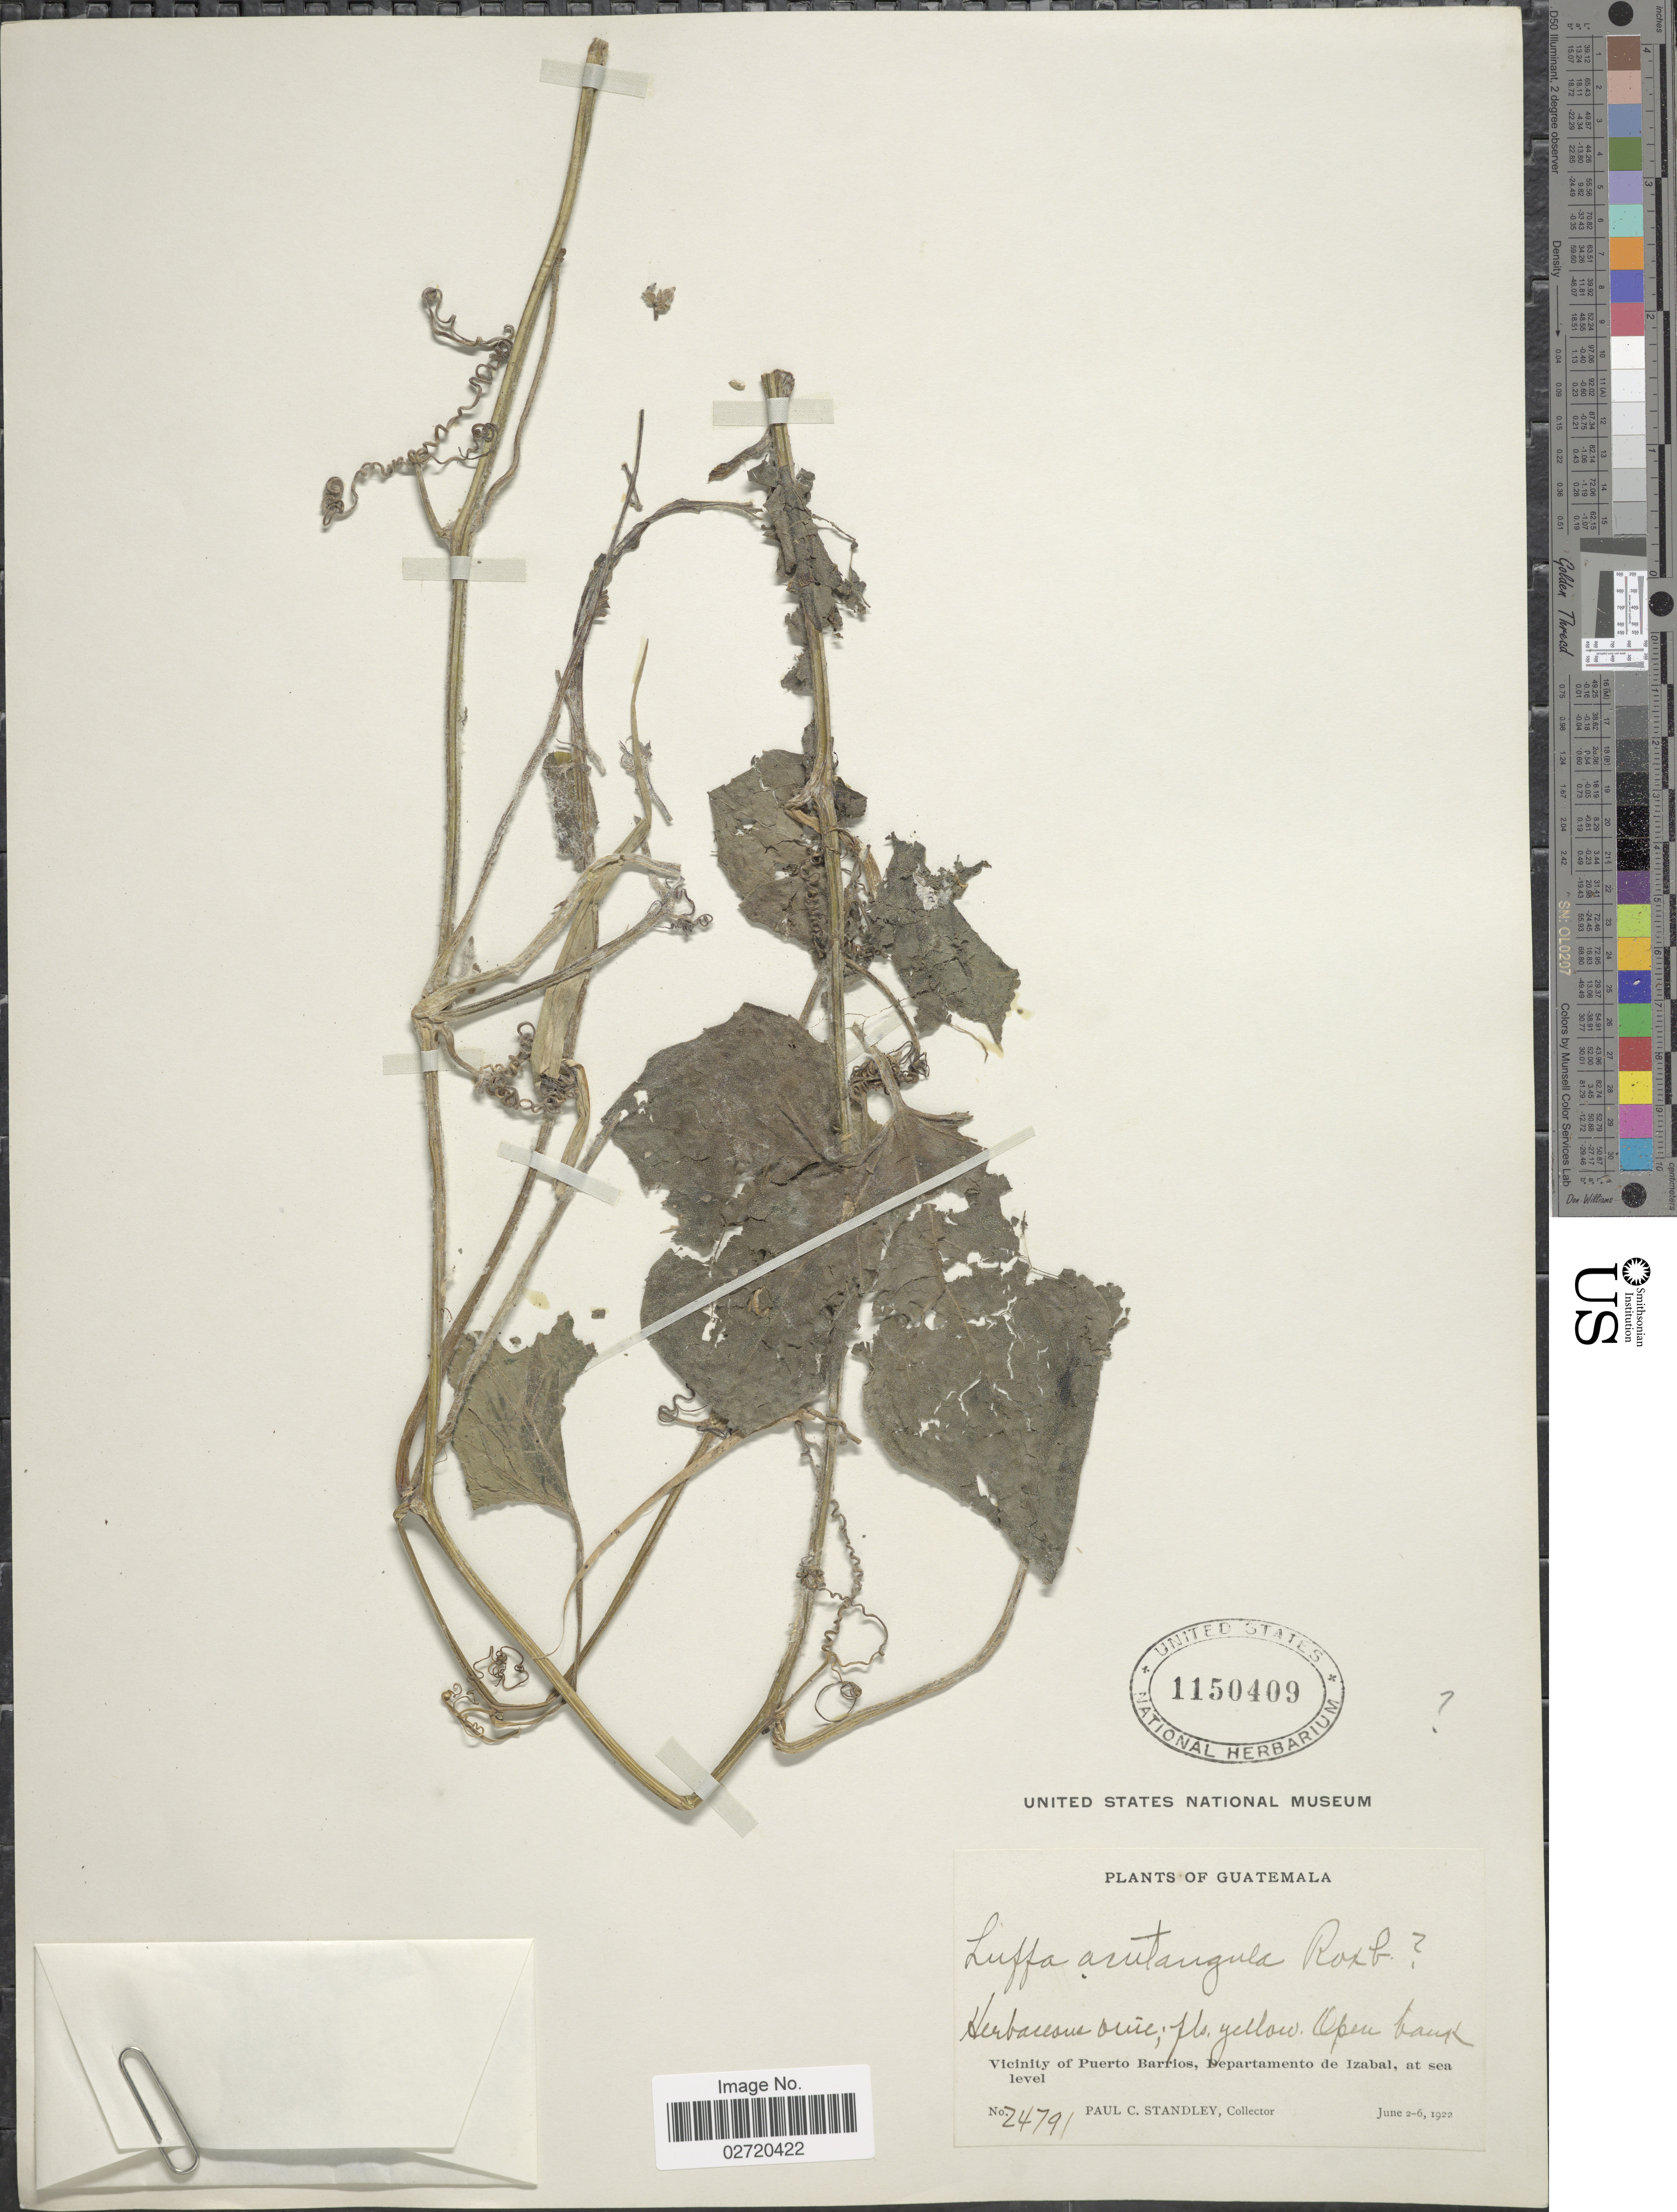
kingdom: Plantae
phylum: Tracheophyta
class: Magnoliopsida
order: Cucurbitales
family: Cucurbitaceae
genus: Luffa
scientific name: Luffa acutangula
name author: (L.) Roxb.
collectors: P. C. Standley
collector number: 24791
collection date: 1922-06-02/1922-06-06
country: Guatemala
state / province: Izabal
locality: Vicinity of Puerto Barrios, Departamento de Izabal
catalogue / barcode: US 1150409